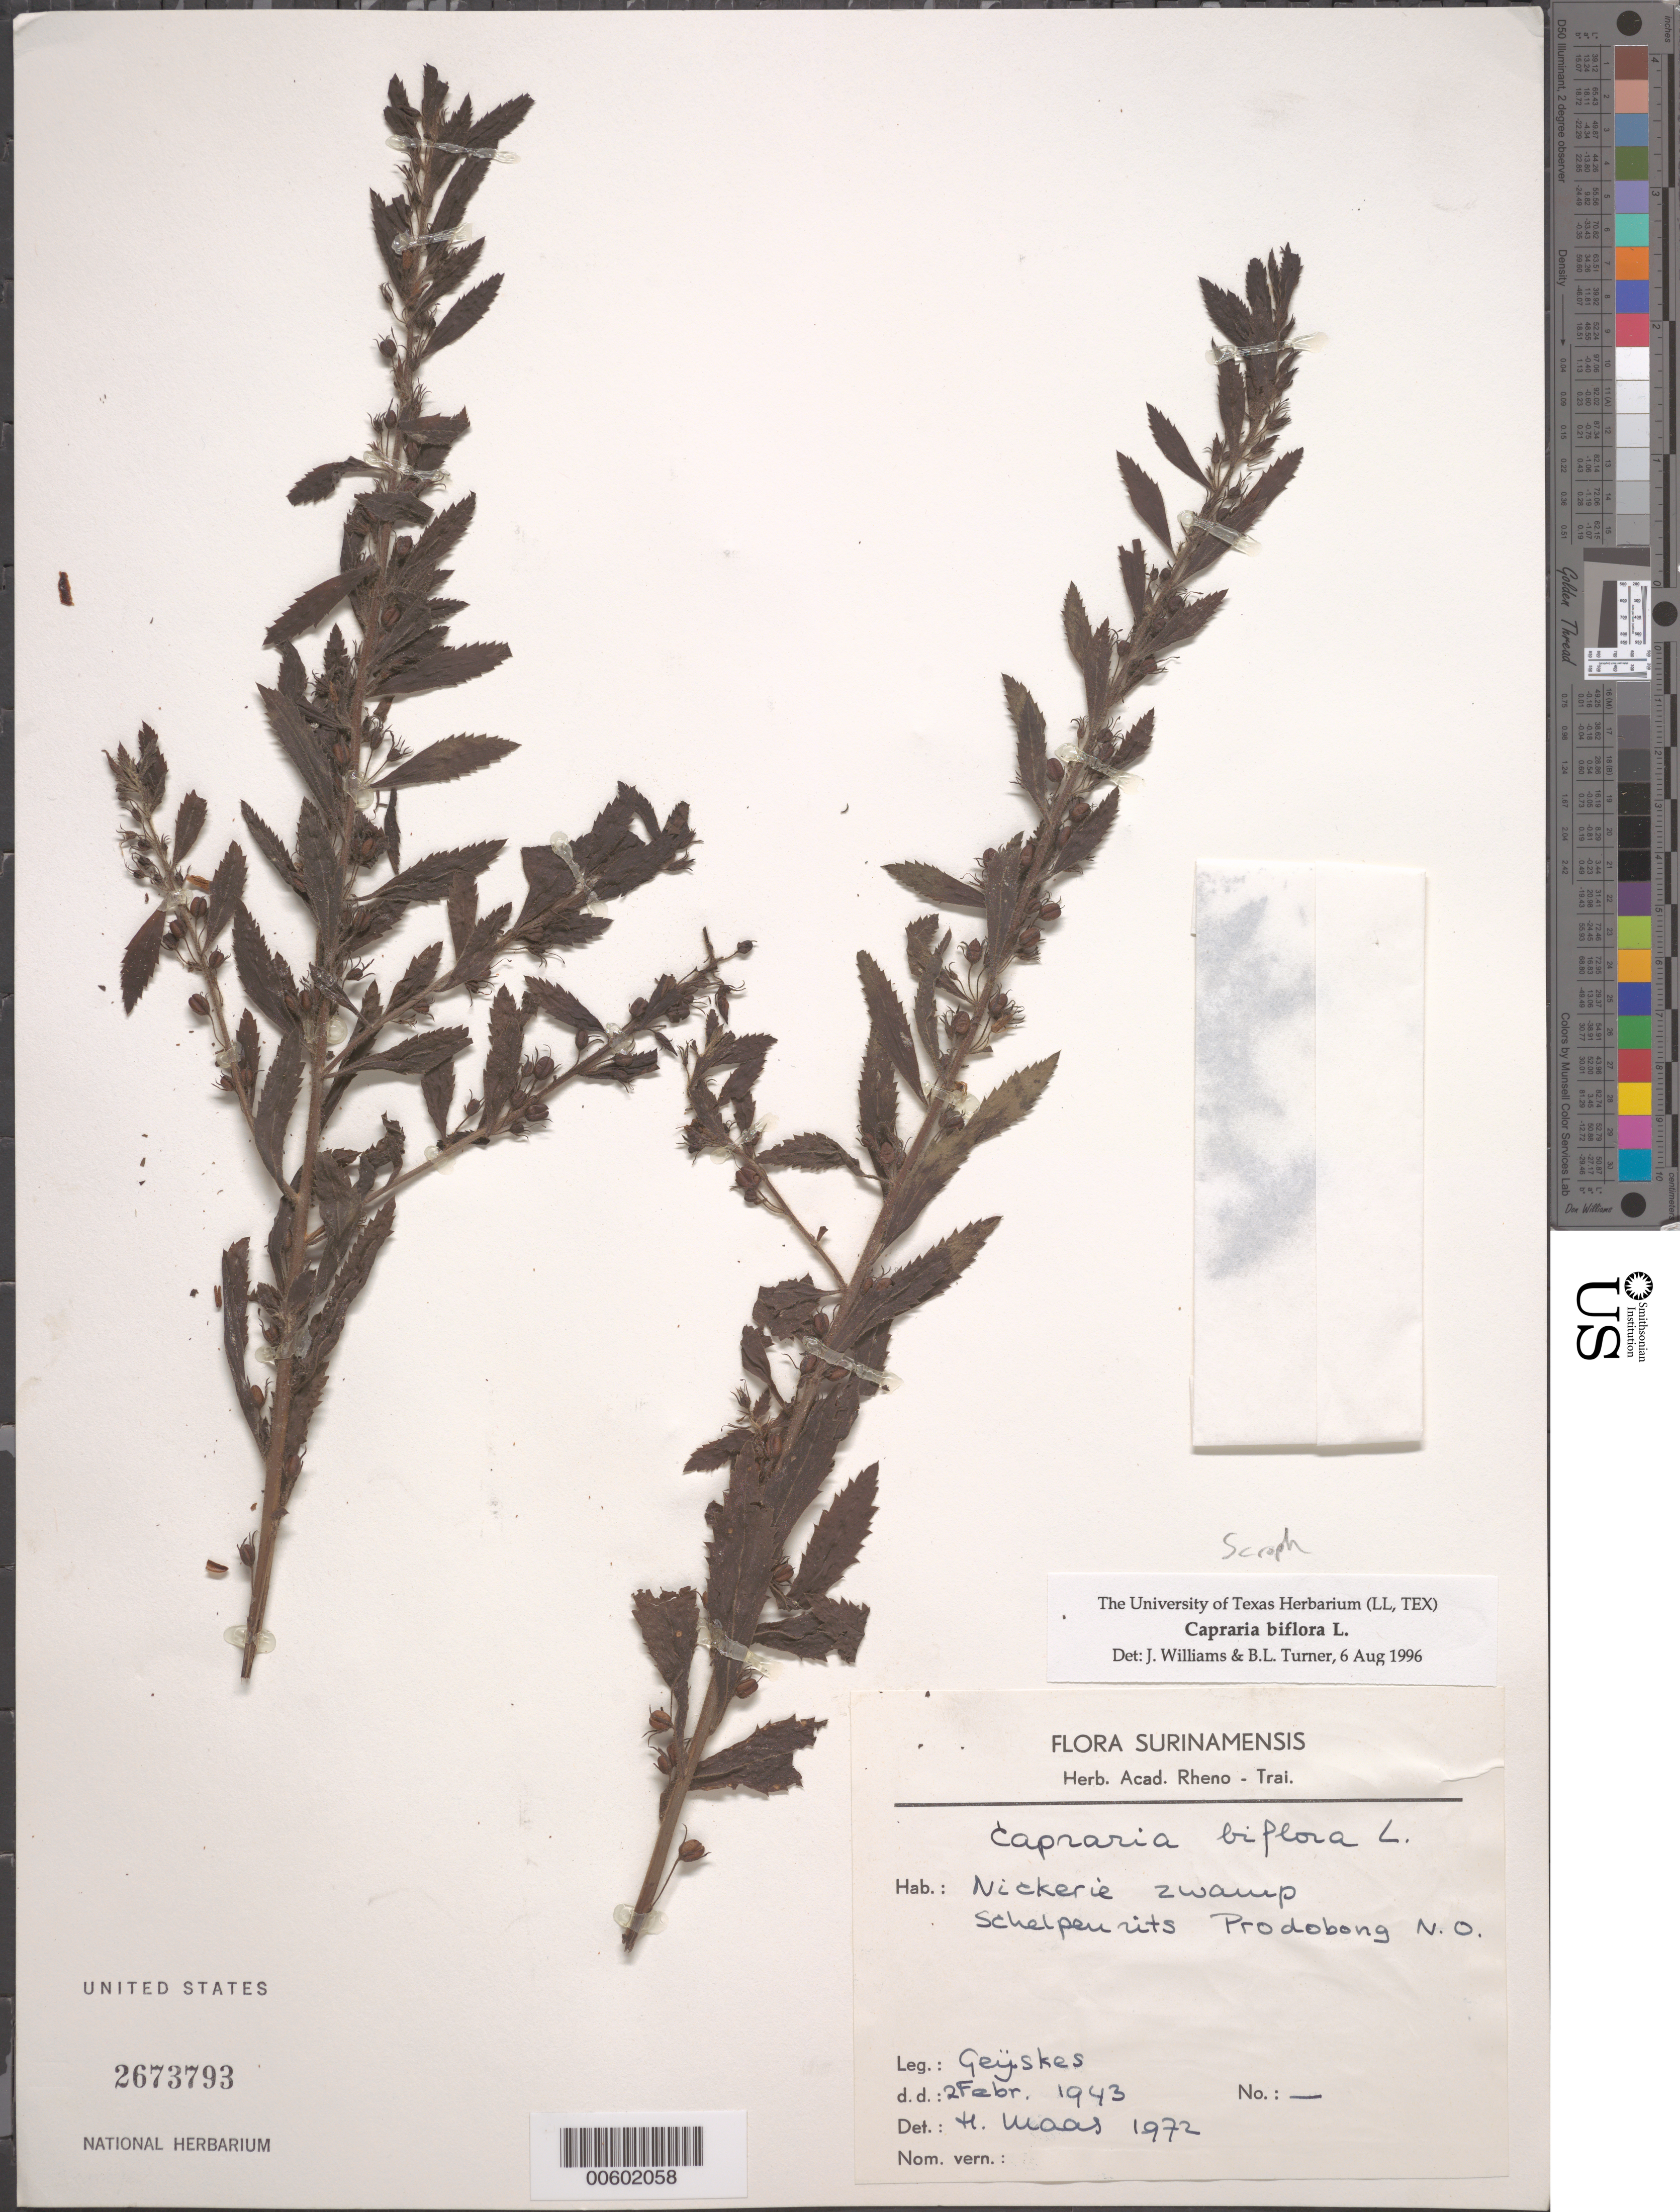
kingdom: Plantae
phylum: Tracheophyta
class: Magnoliopsida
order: Lamiales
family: Scrophulariaceae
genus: Capraria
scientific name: Capraria biflora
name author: L.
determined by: Williams, J.; Turner, B. L.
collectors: D. Geijskes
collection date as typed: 2-Feb-43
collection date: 1943-02-02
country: Suriname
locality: Nickerie, Schelpeurits Prodobong N.O.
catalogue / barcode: US 2673793